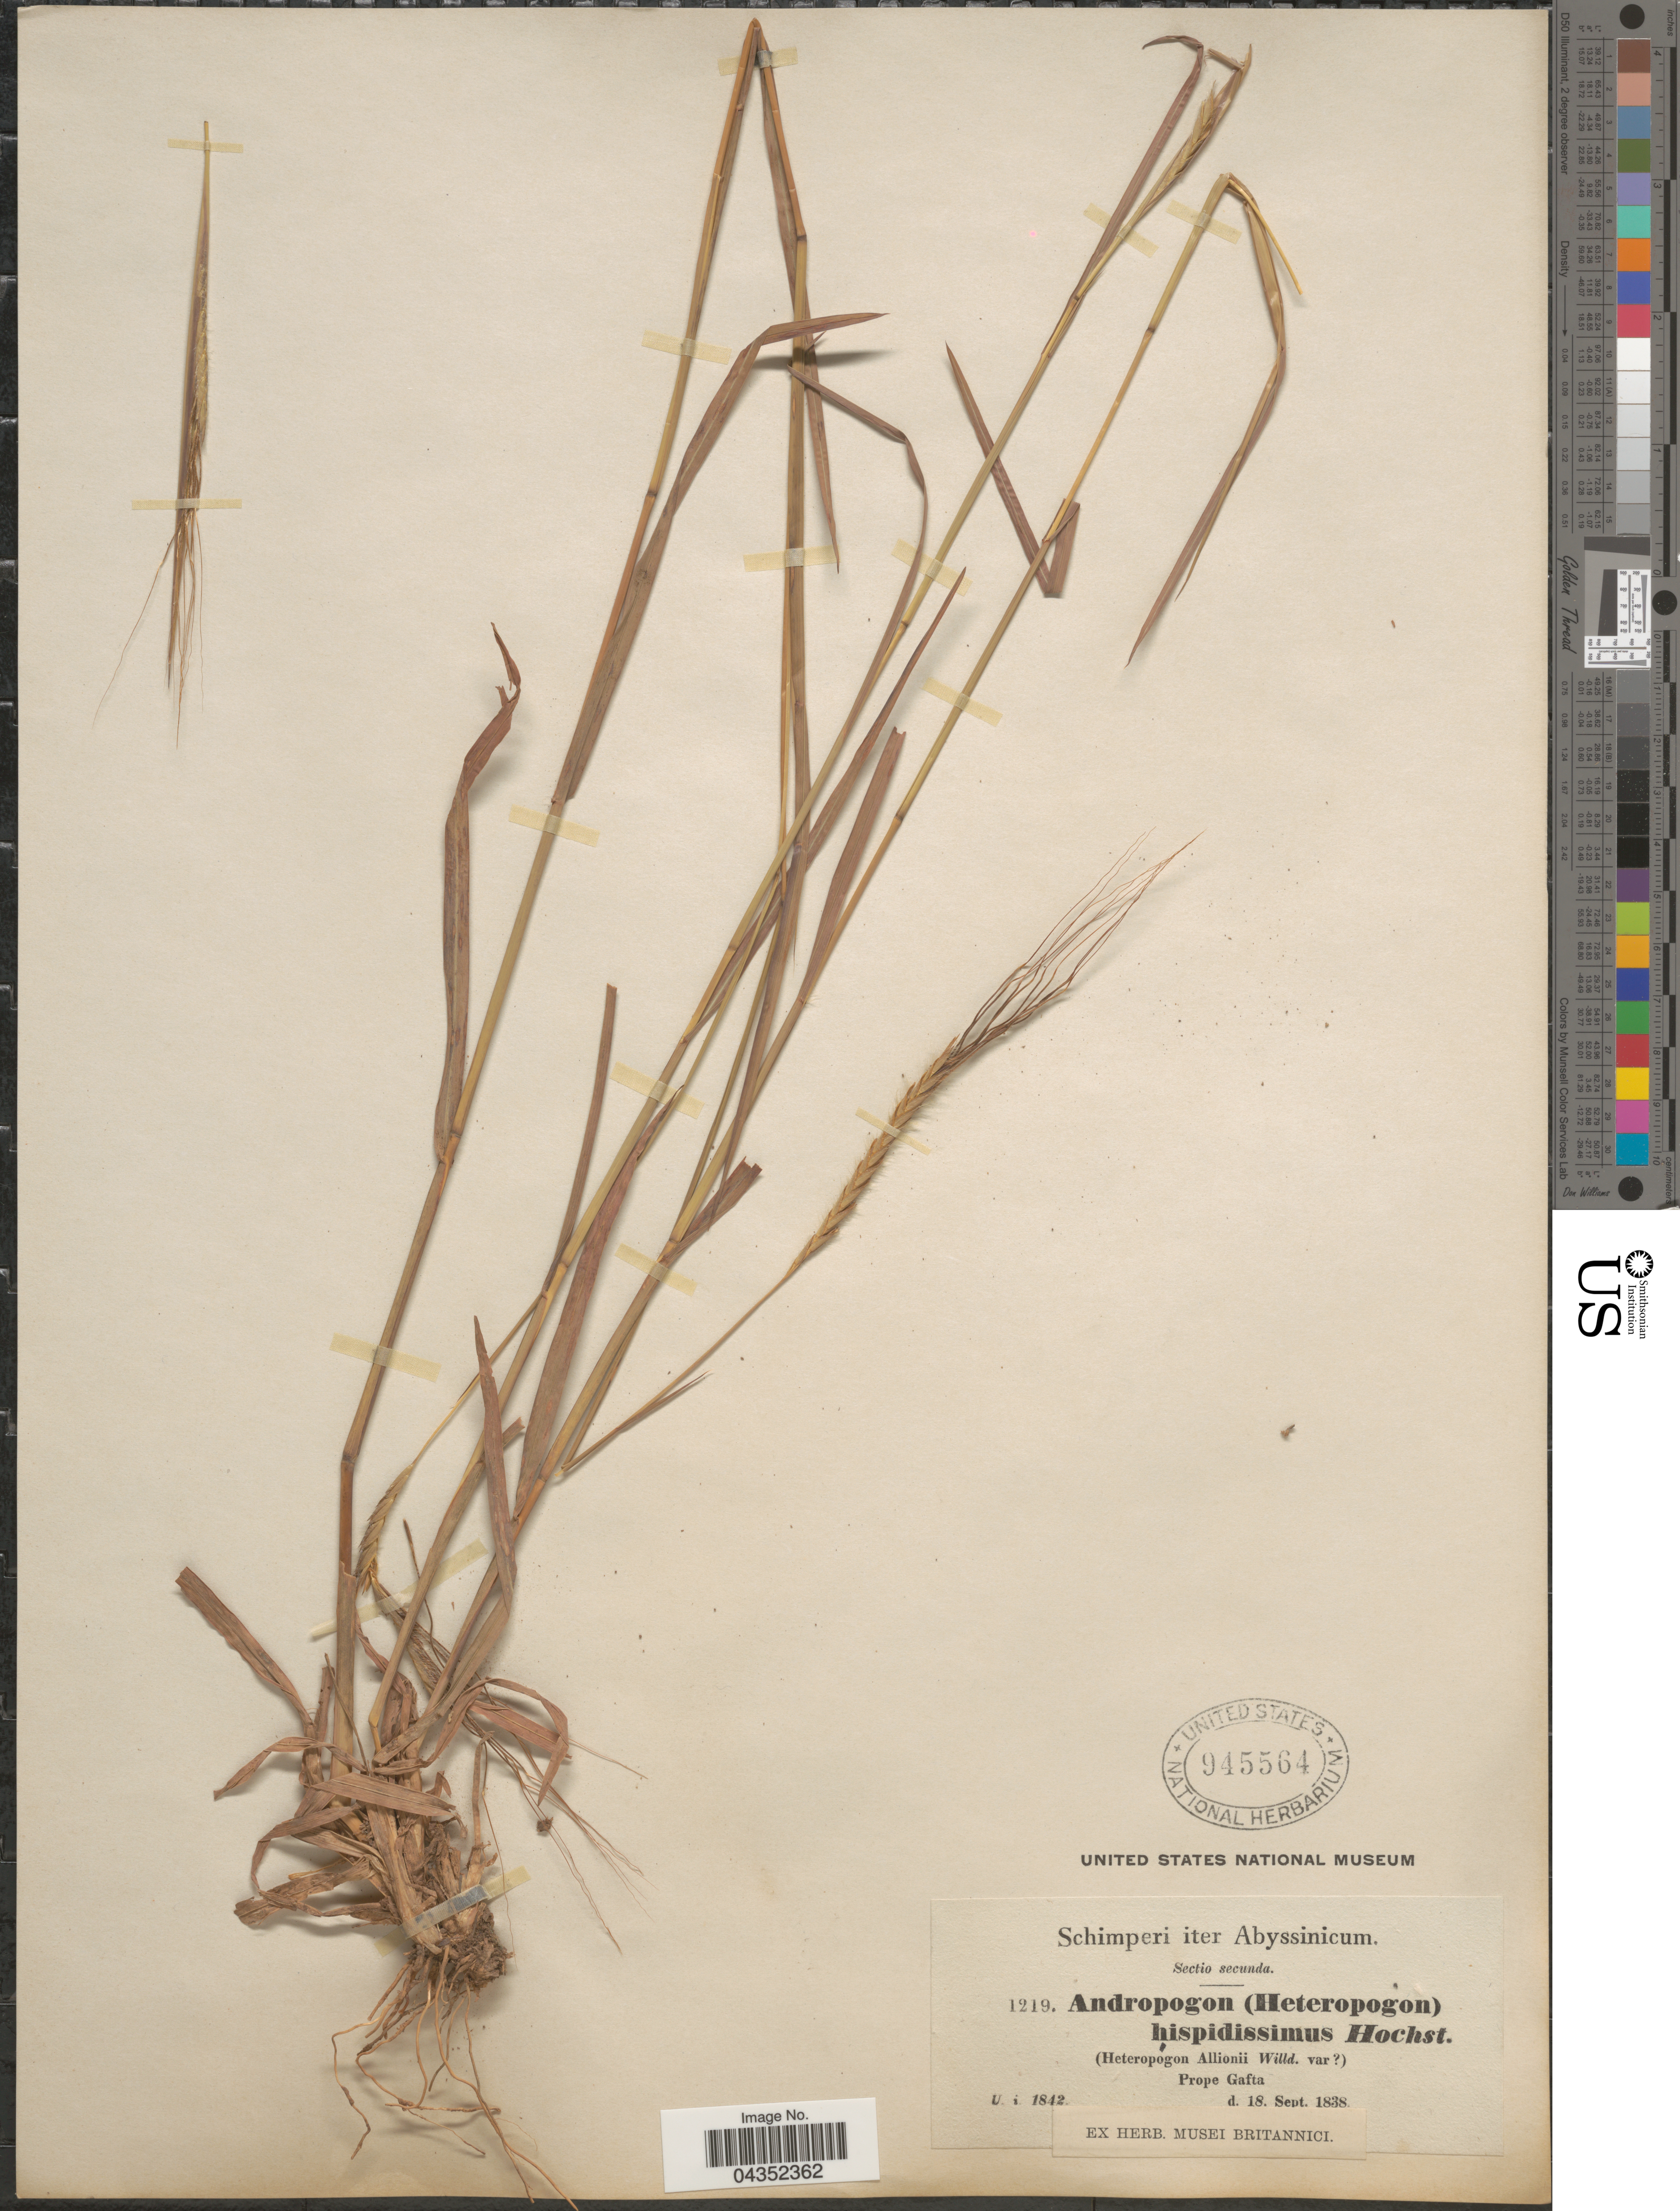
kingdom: Plantae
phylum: Tracheophyta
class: Liliopsida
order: Poales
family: Poaceae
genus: Heteropogon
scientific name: Heteropogon contortus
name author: (L.) P. Beauv. ex Roem. & Schult.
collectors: -. Schimper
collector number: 1219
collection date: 1838-09-18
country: Ethiopia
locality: Schimperi iter Abyssinicum. Sectio secunda. Prope Gafta.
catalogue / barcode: US 945564